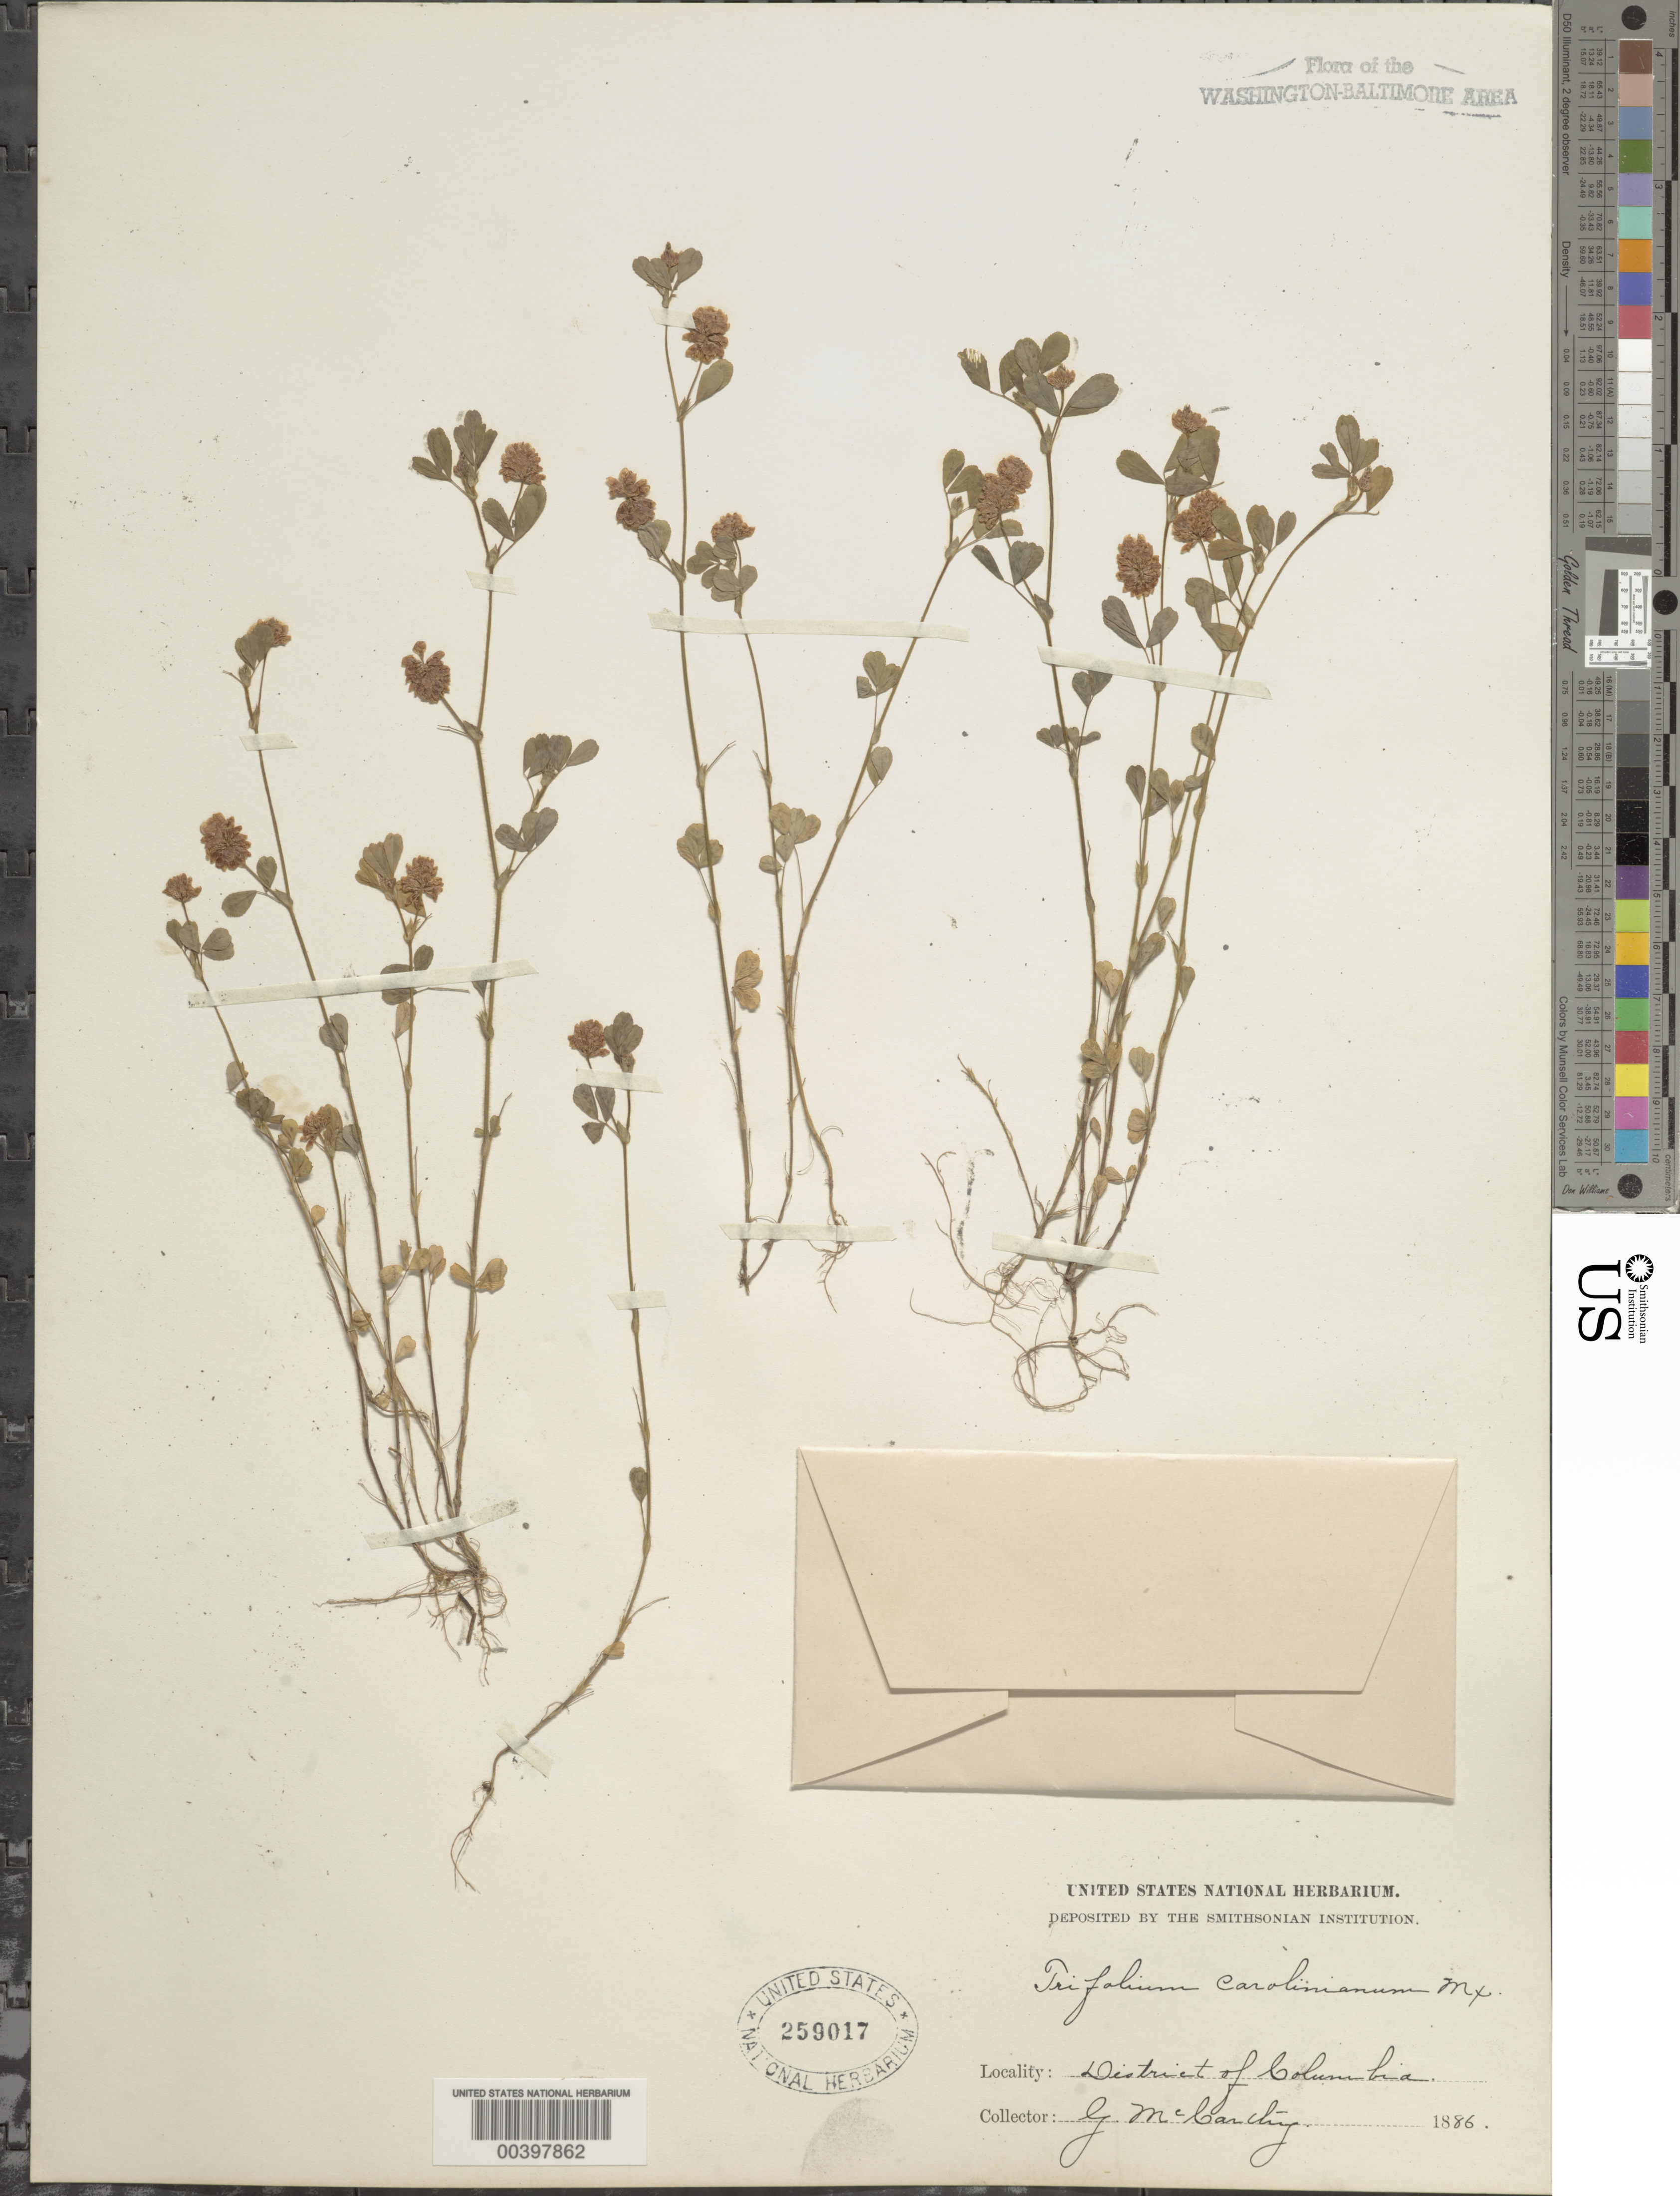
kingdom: Plantae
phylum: Tracheophyta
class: Magnoliopsida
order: Fabales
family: Fabaceae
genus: Trifolium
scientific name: Trifolium campestre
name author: Schreb.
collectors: G. McCarthy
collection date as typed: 1886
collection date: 1886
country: United States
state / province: District of Columbia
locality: Washington DC area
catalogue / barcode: US 259017